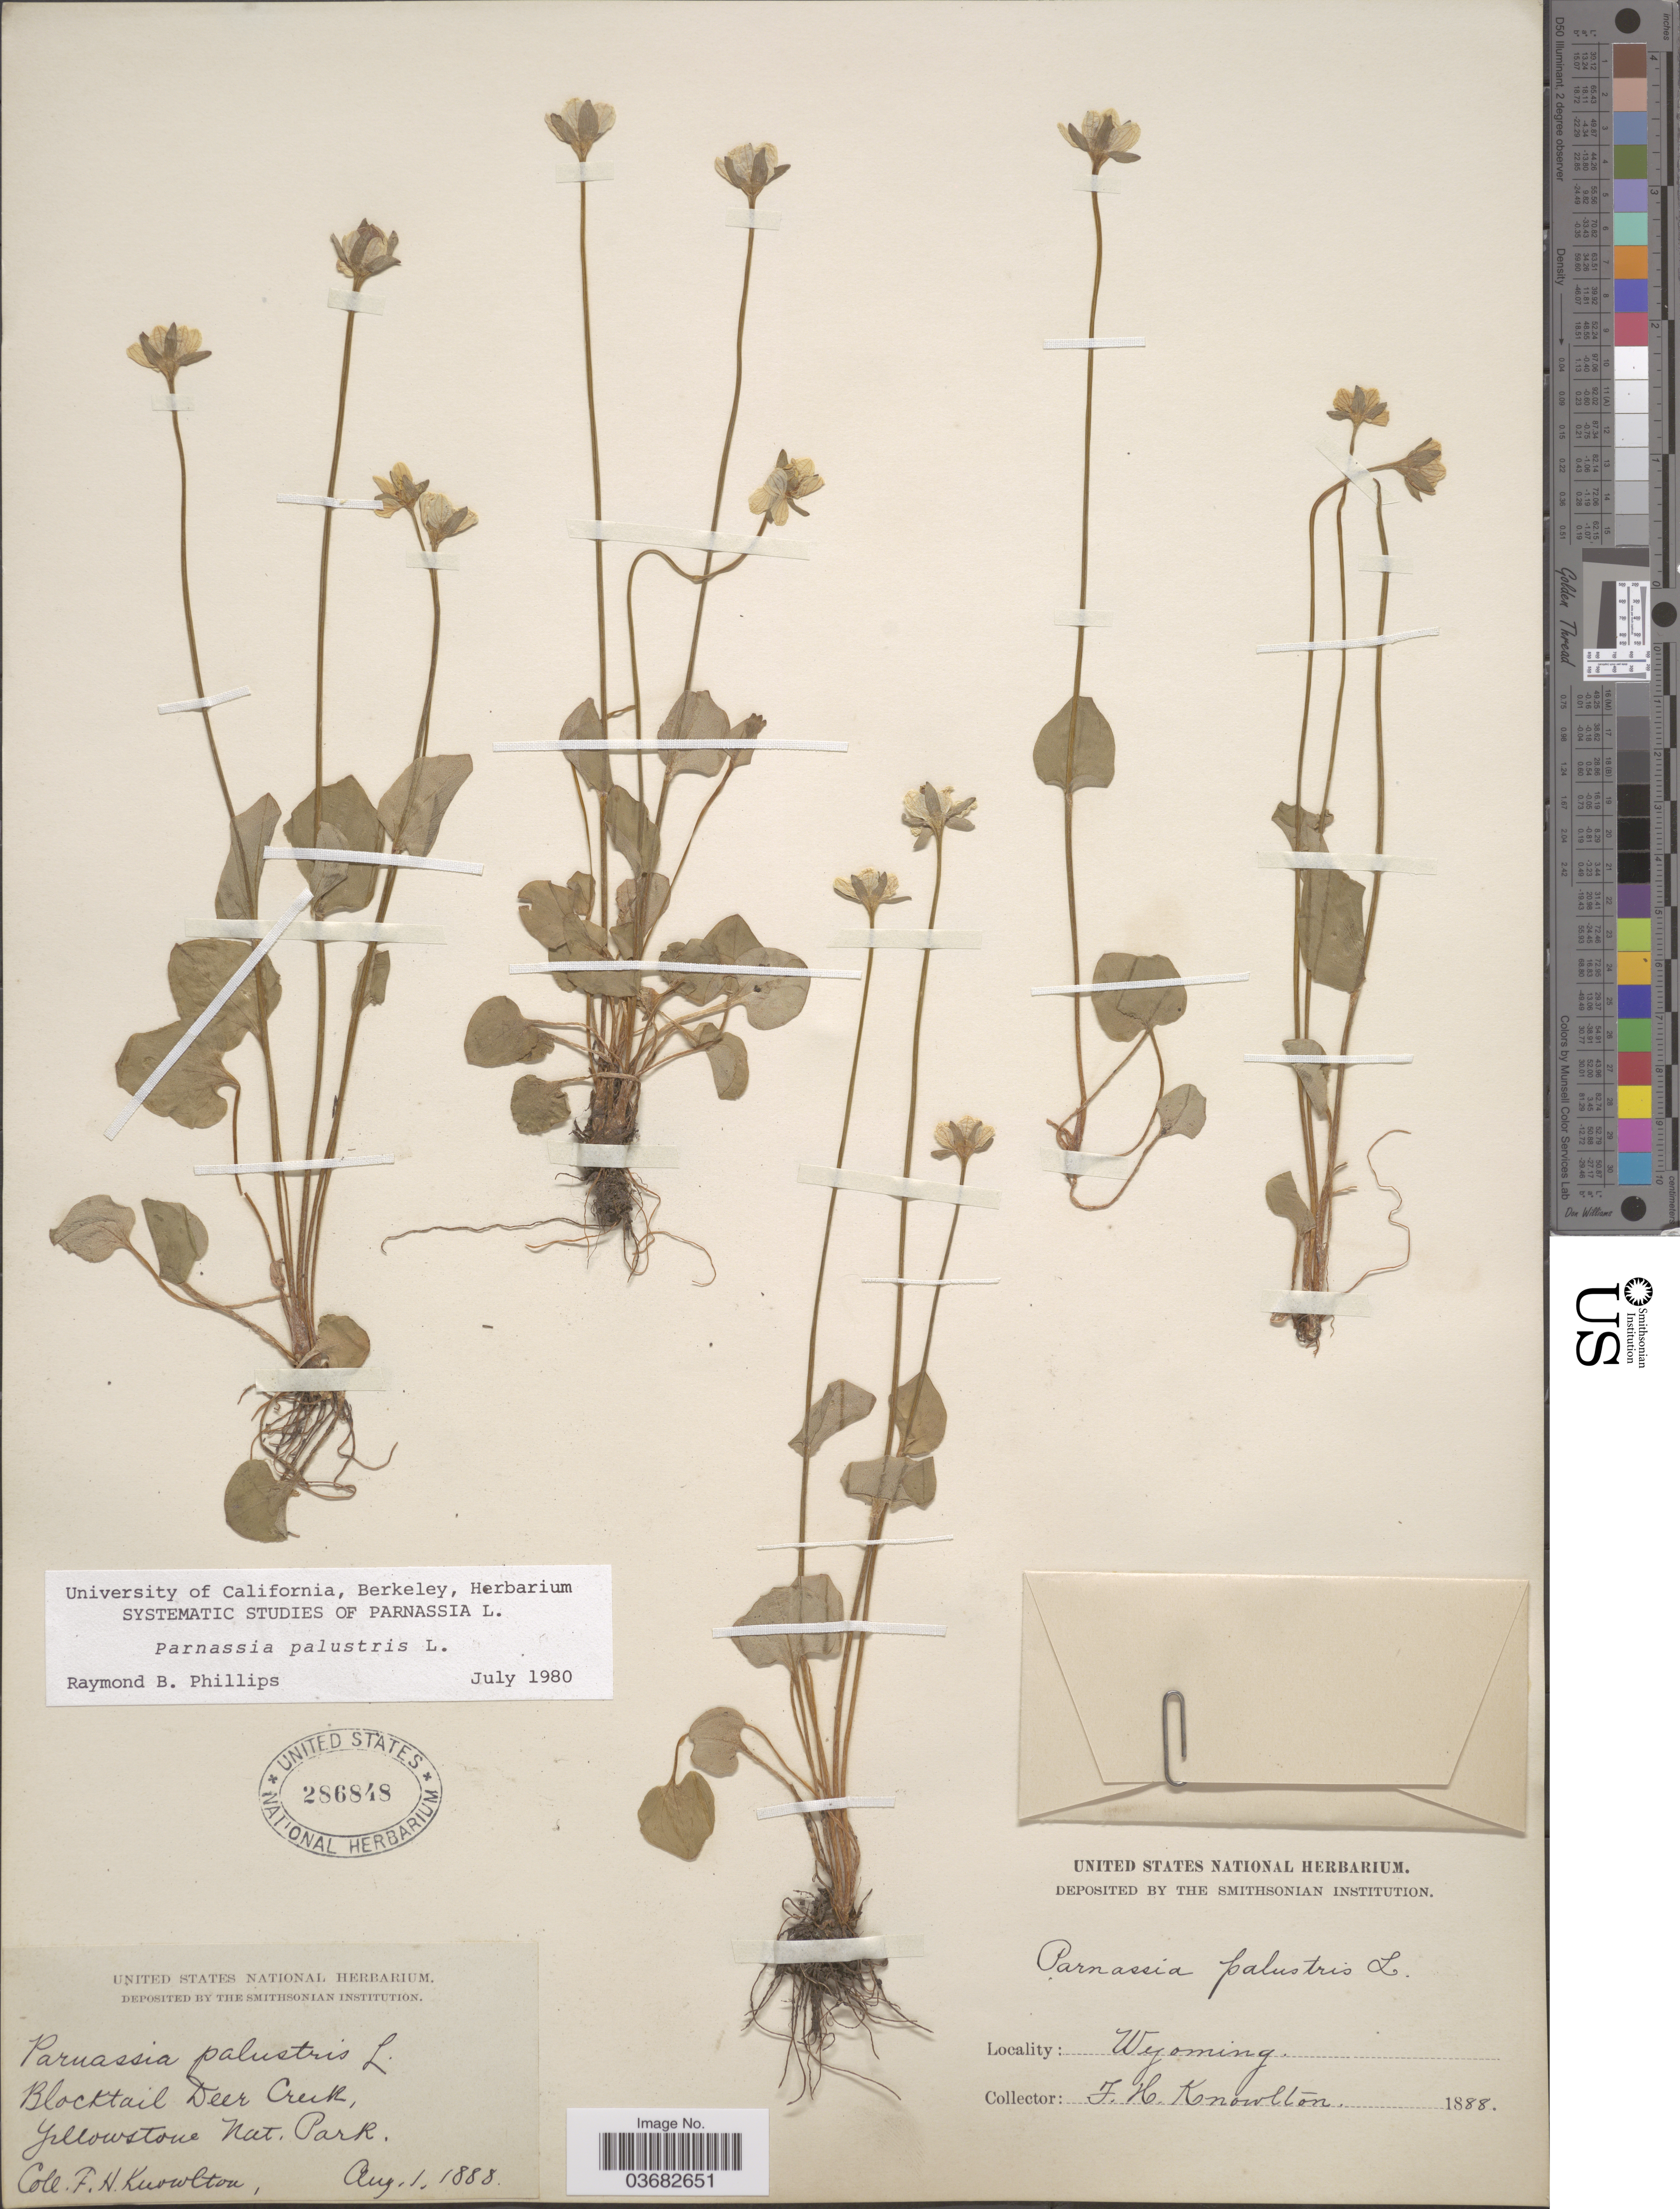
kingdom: Plantae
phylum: Tracheophyta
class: Magnoliopsida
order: Celastrales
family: Parnassiaceae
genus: Parnassia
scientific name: Parnassia palustris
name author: L.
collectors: F. H. Knowlton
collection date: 1888-08-01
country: United States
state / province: Wyoming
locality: Blocktail Deer Creek, Yellowstone Nat. Park.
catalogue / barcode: US 286848